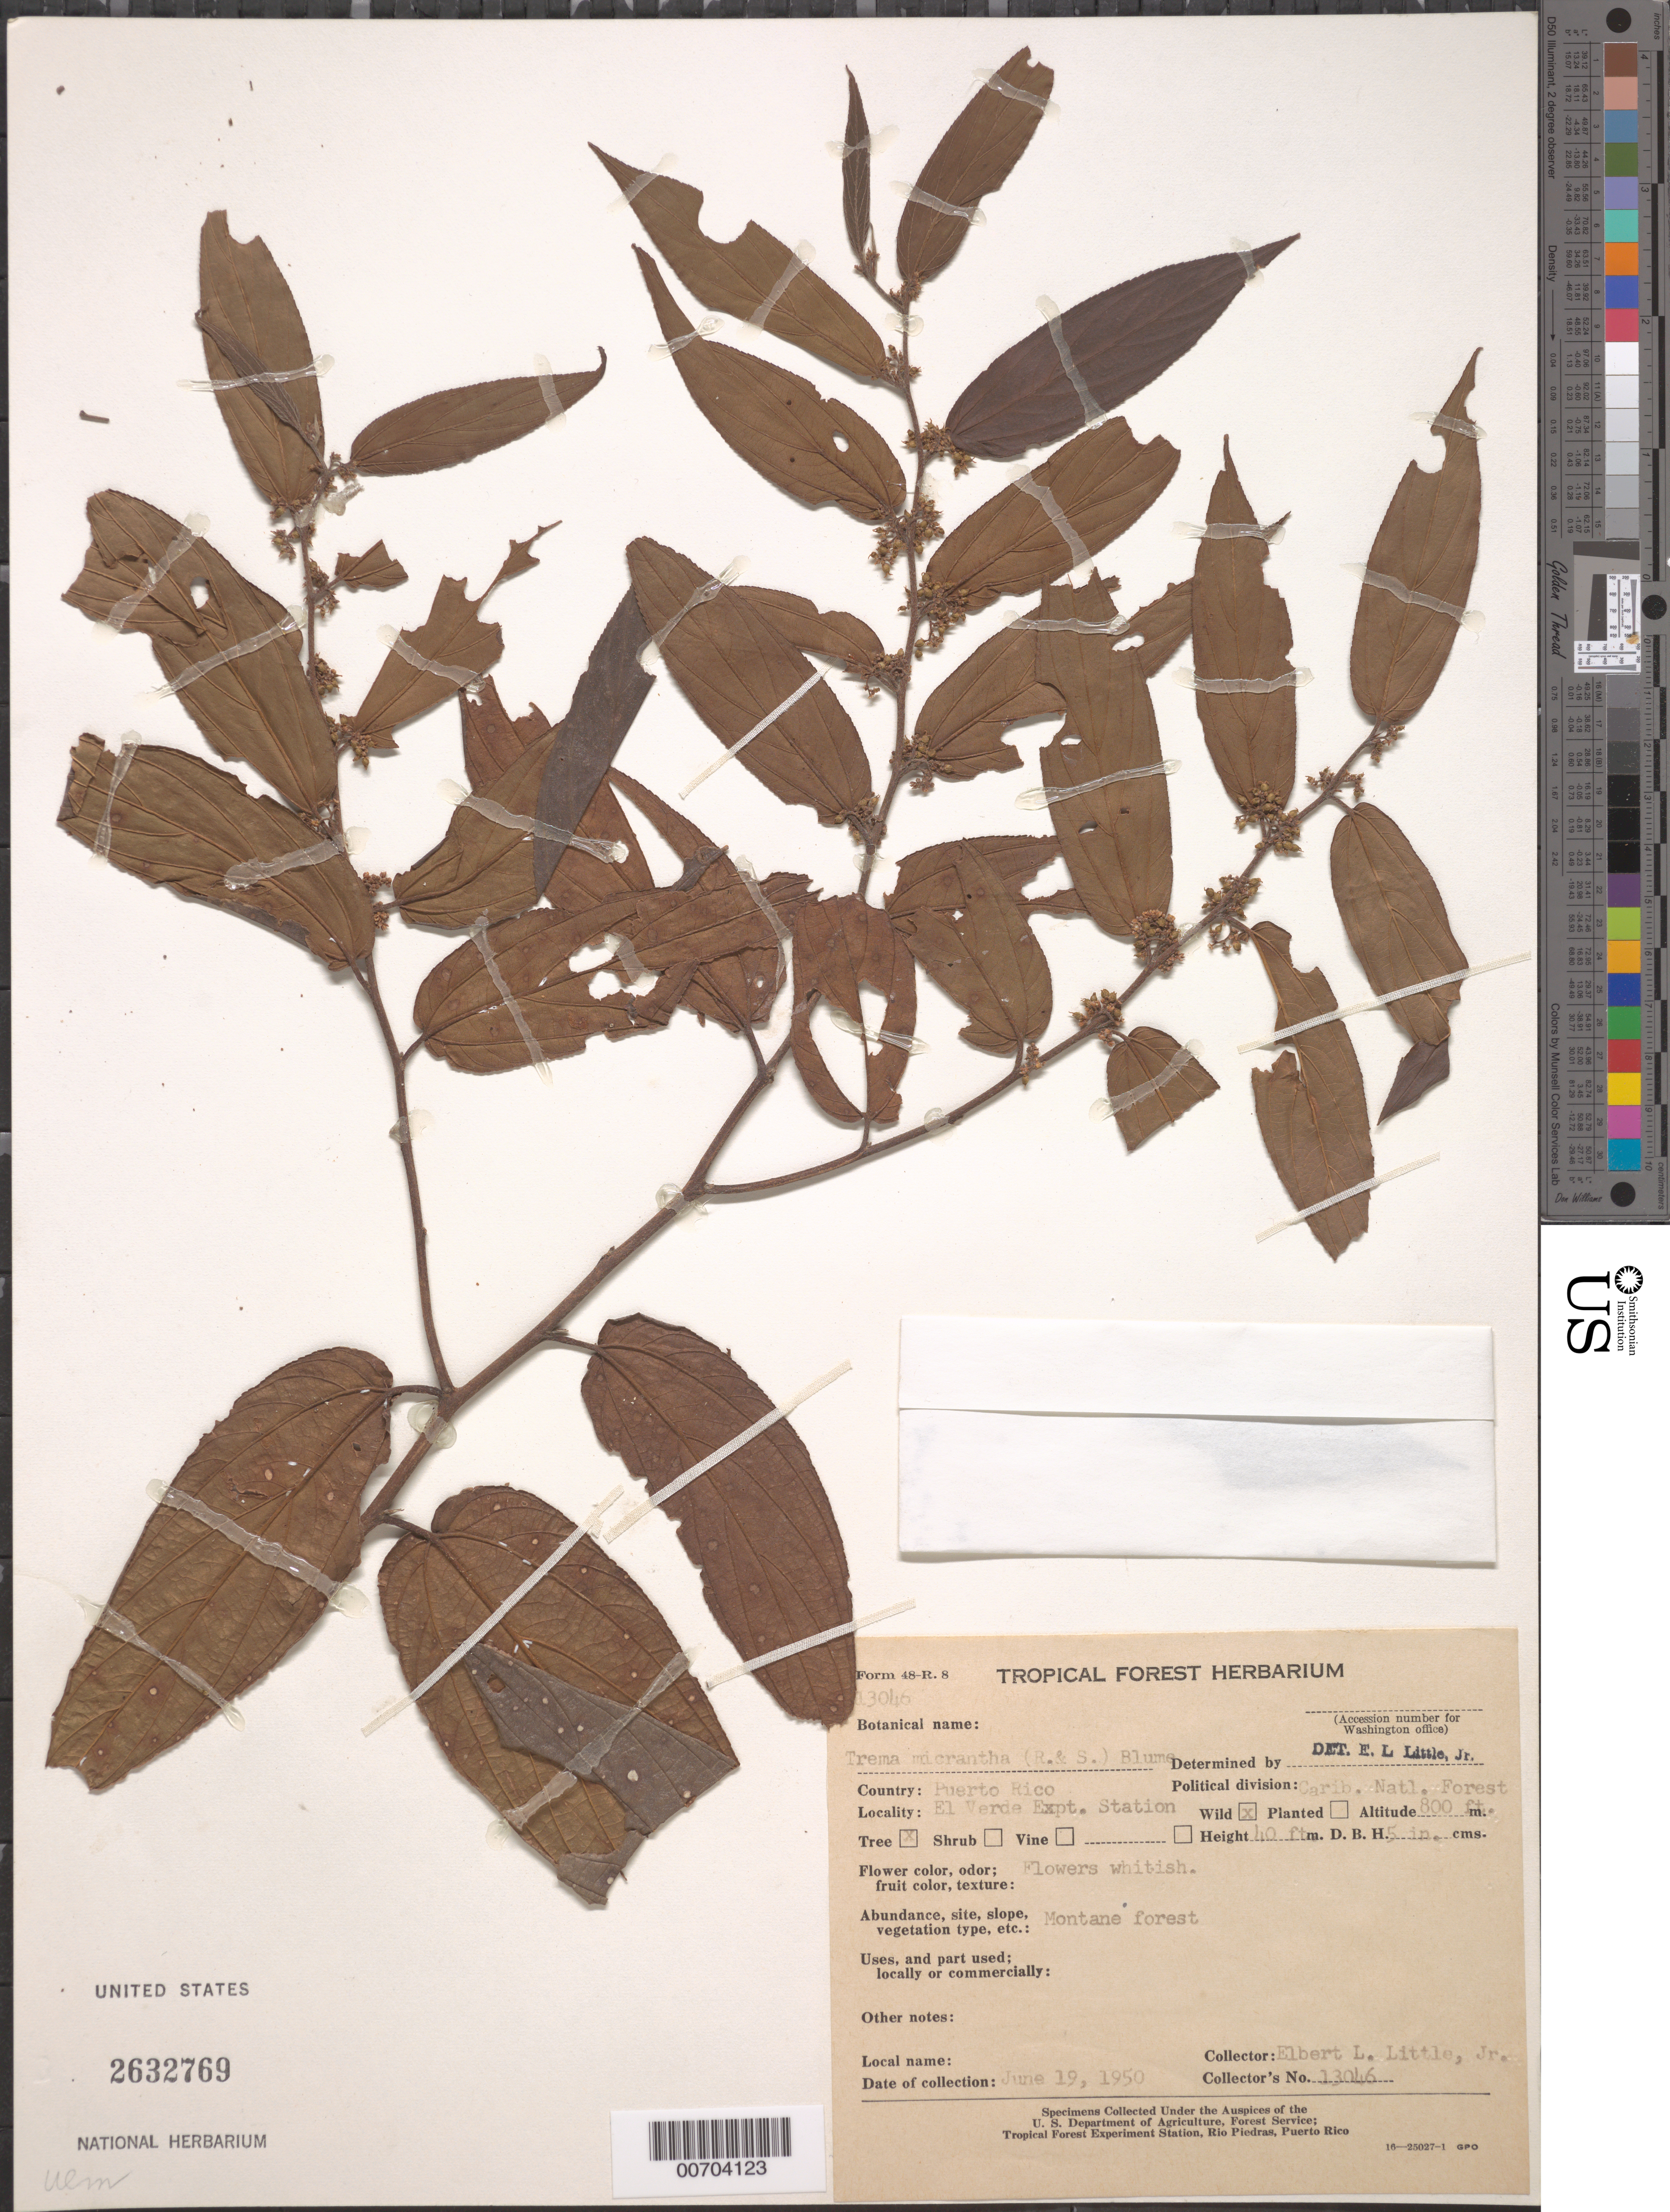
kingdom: Plantae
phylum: Tracheophyta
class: Magnoliopsida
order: Rosales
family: Cannabaceae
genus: Trema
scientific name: Trema micranthum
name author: (L.) Blume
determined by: Little, Elbert L., Jr., (FSSR), United States Department of Agriculture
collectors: E. L. Little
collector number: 13046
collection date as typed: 19 Jun 1950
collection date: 1950-06-19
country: Puerto Rico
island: Greater Antilles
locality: Caribbean Natl. Forest, El Verde Expt. Station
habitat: montane forest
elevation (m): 244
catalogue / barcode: US 2632769